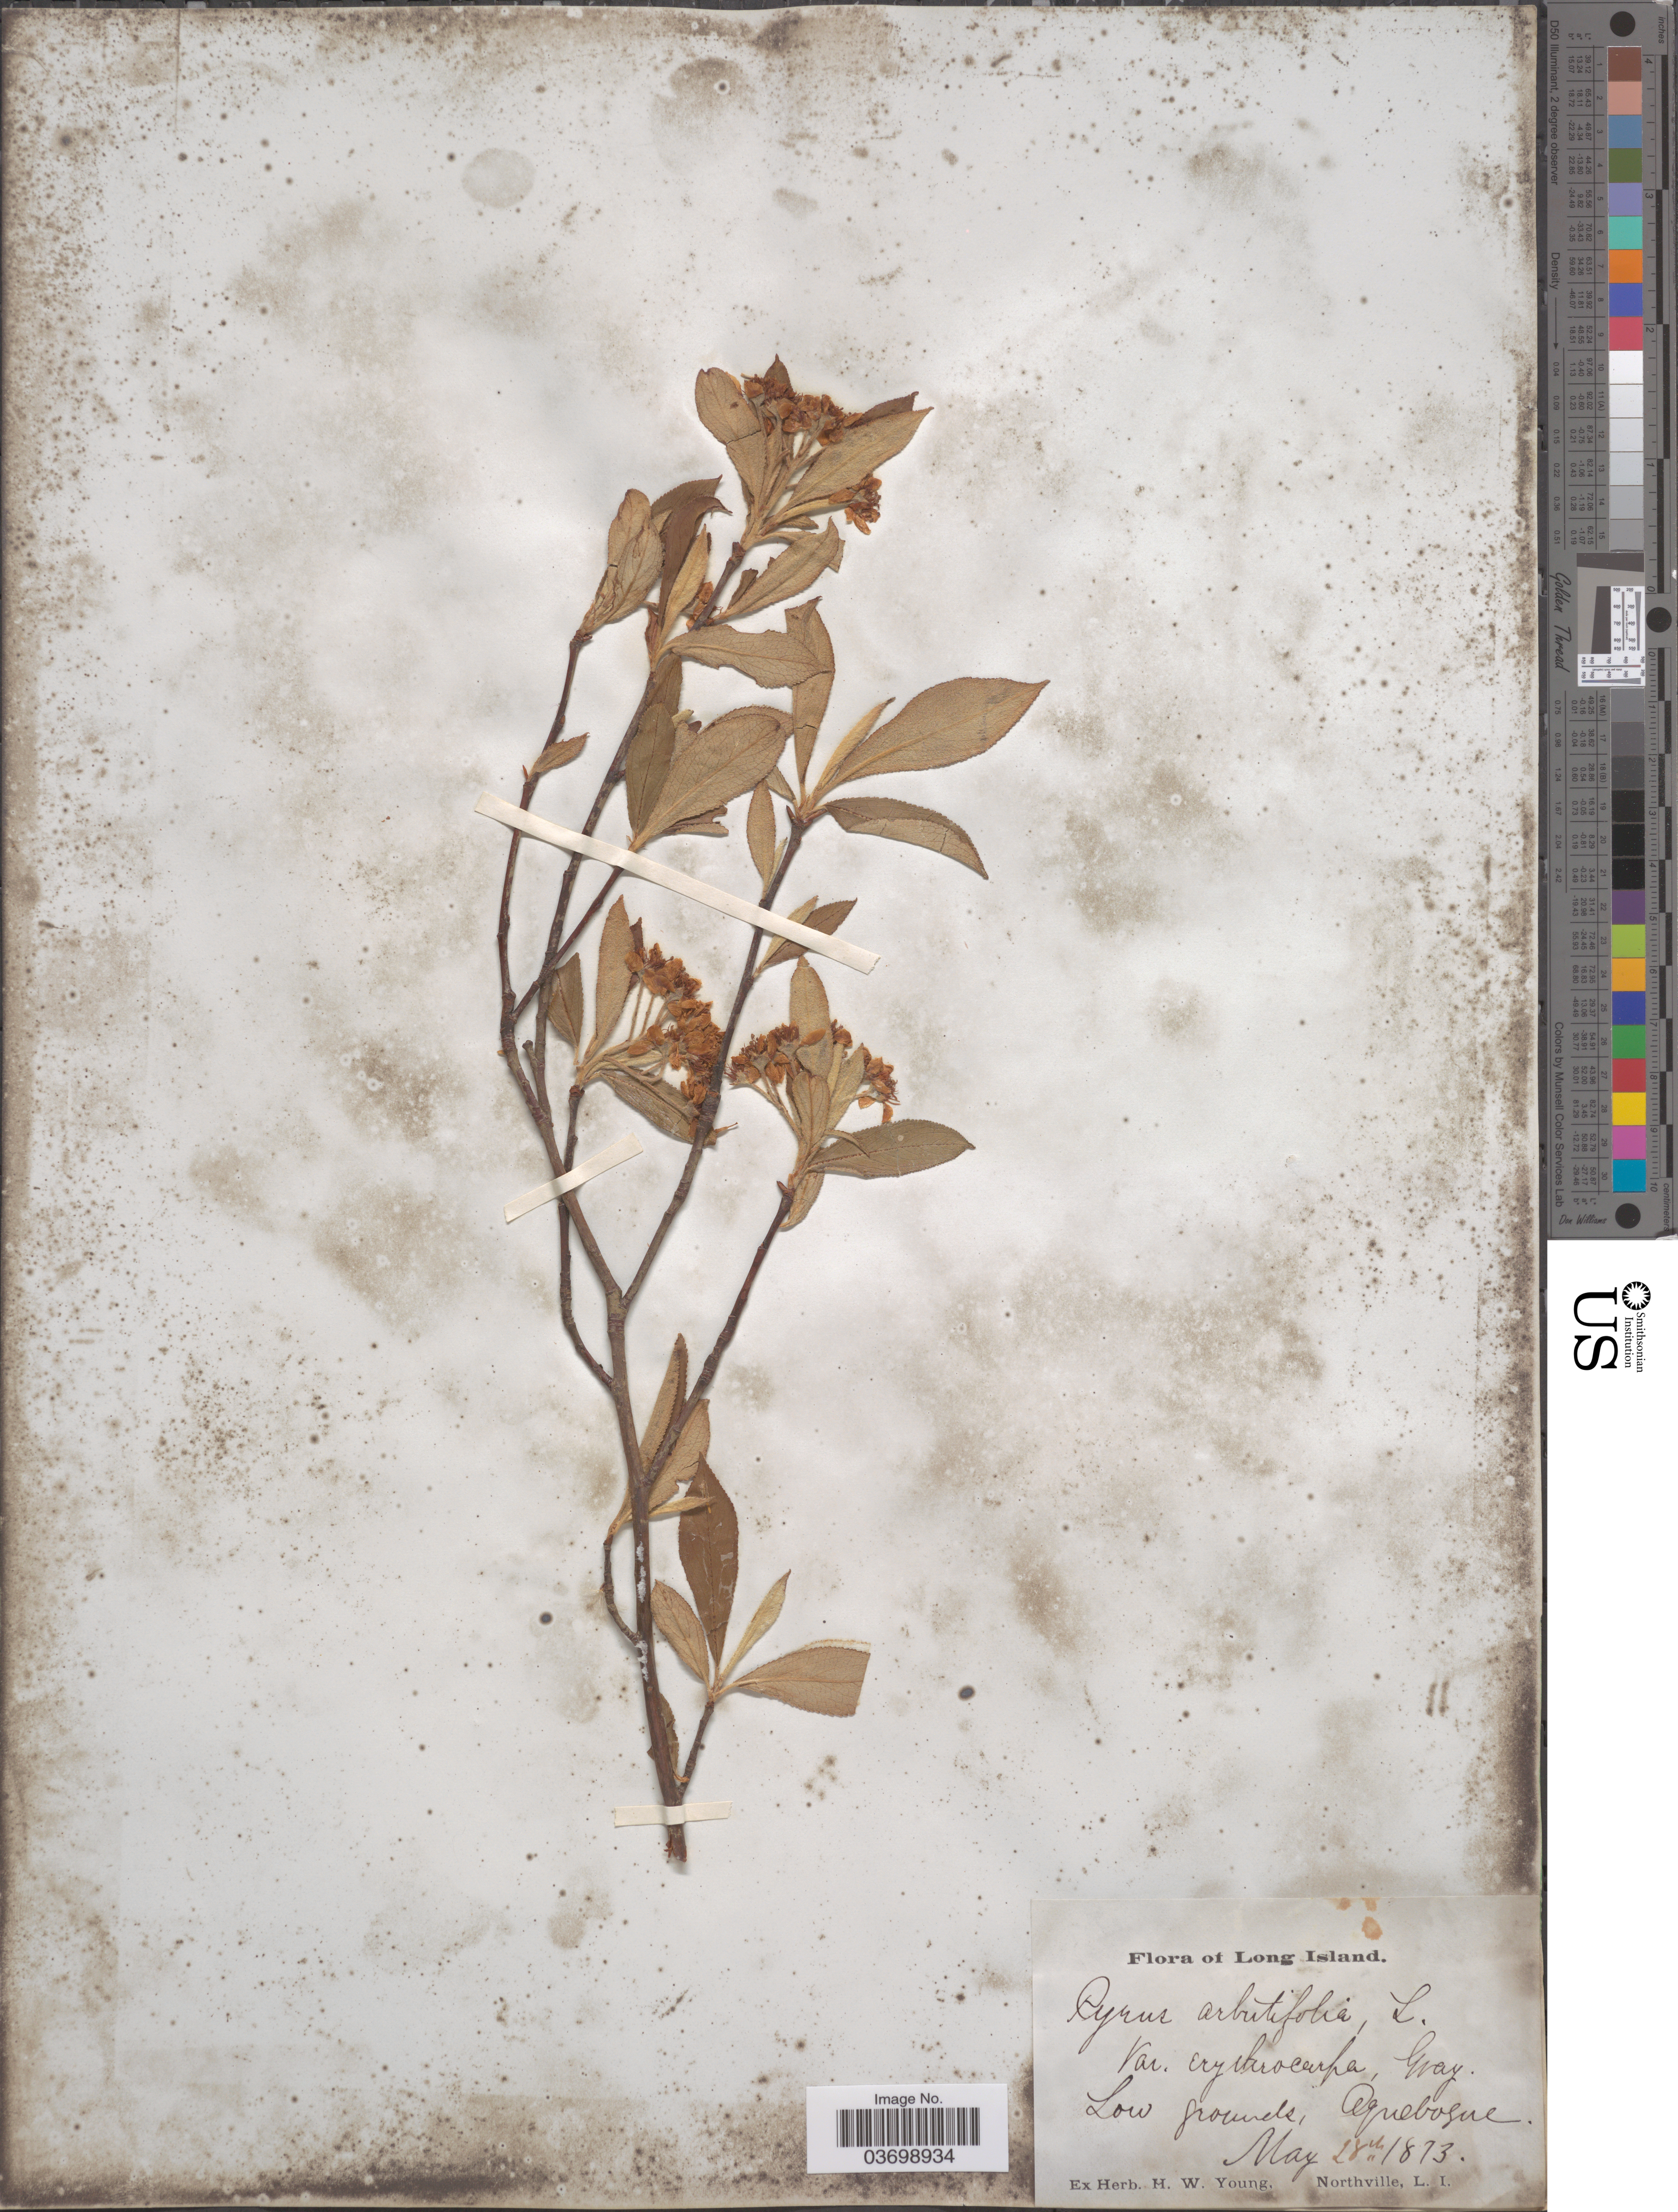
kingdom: Plantae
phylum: Tracheophyta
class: Magnoliopsida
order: Rosales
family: Rosaceae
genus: Aronia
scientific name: Aronia arbutifolia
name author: (L.) Pers.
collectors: ex herb. H.W. Young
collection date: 1873-05-28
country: United States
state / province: New York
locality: Long Island. Low grounds, Aquebogue.